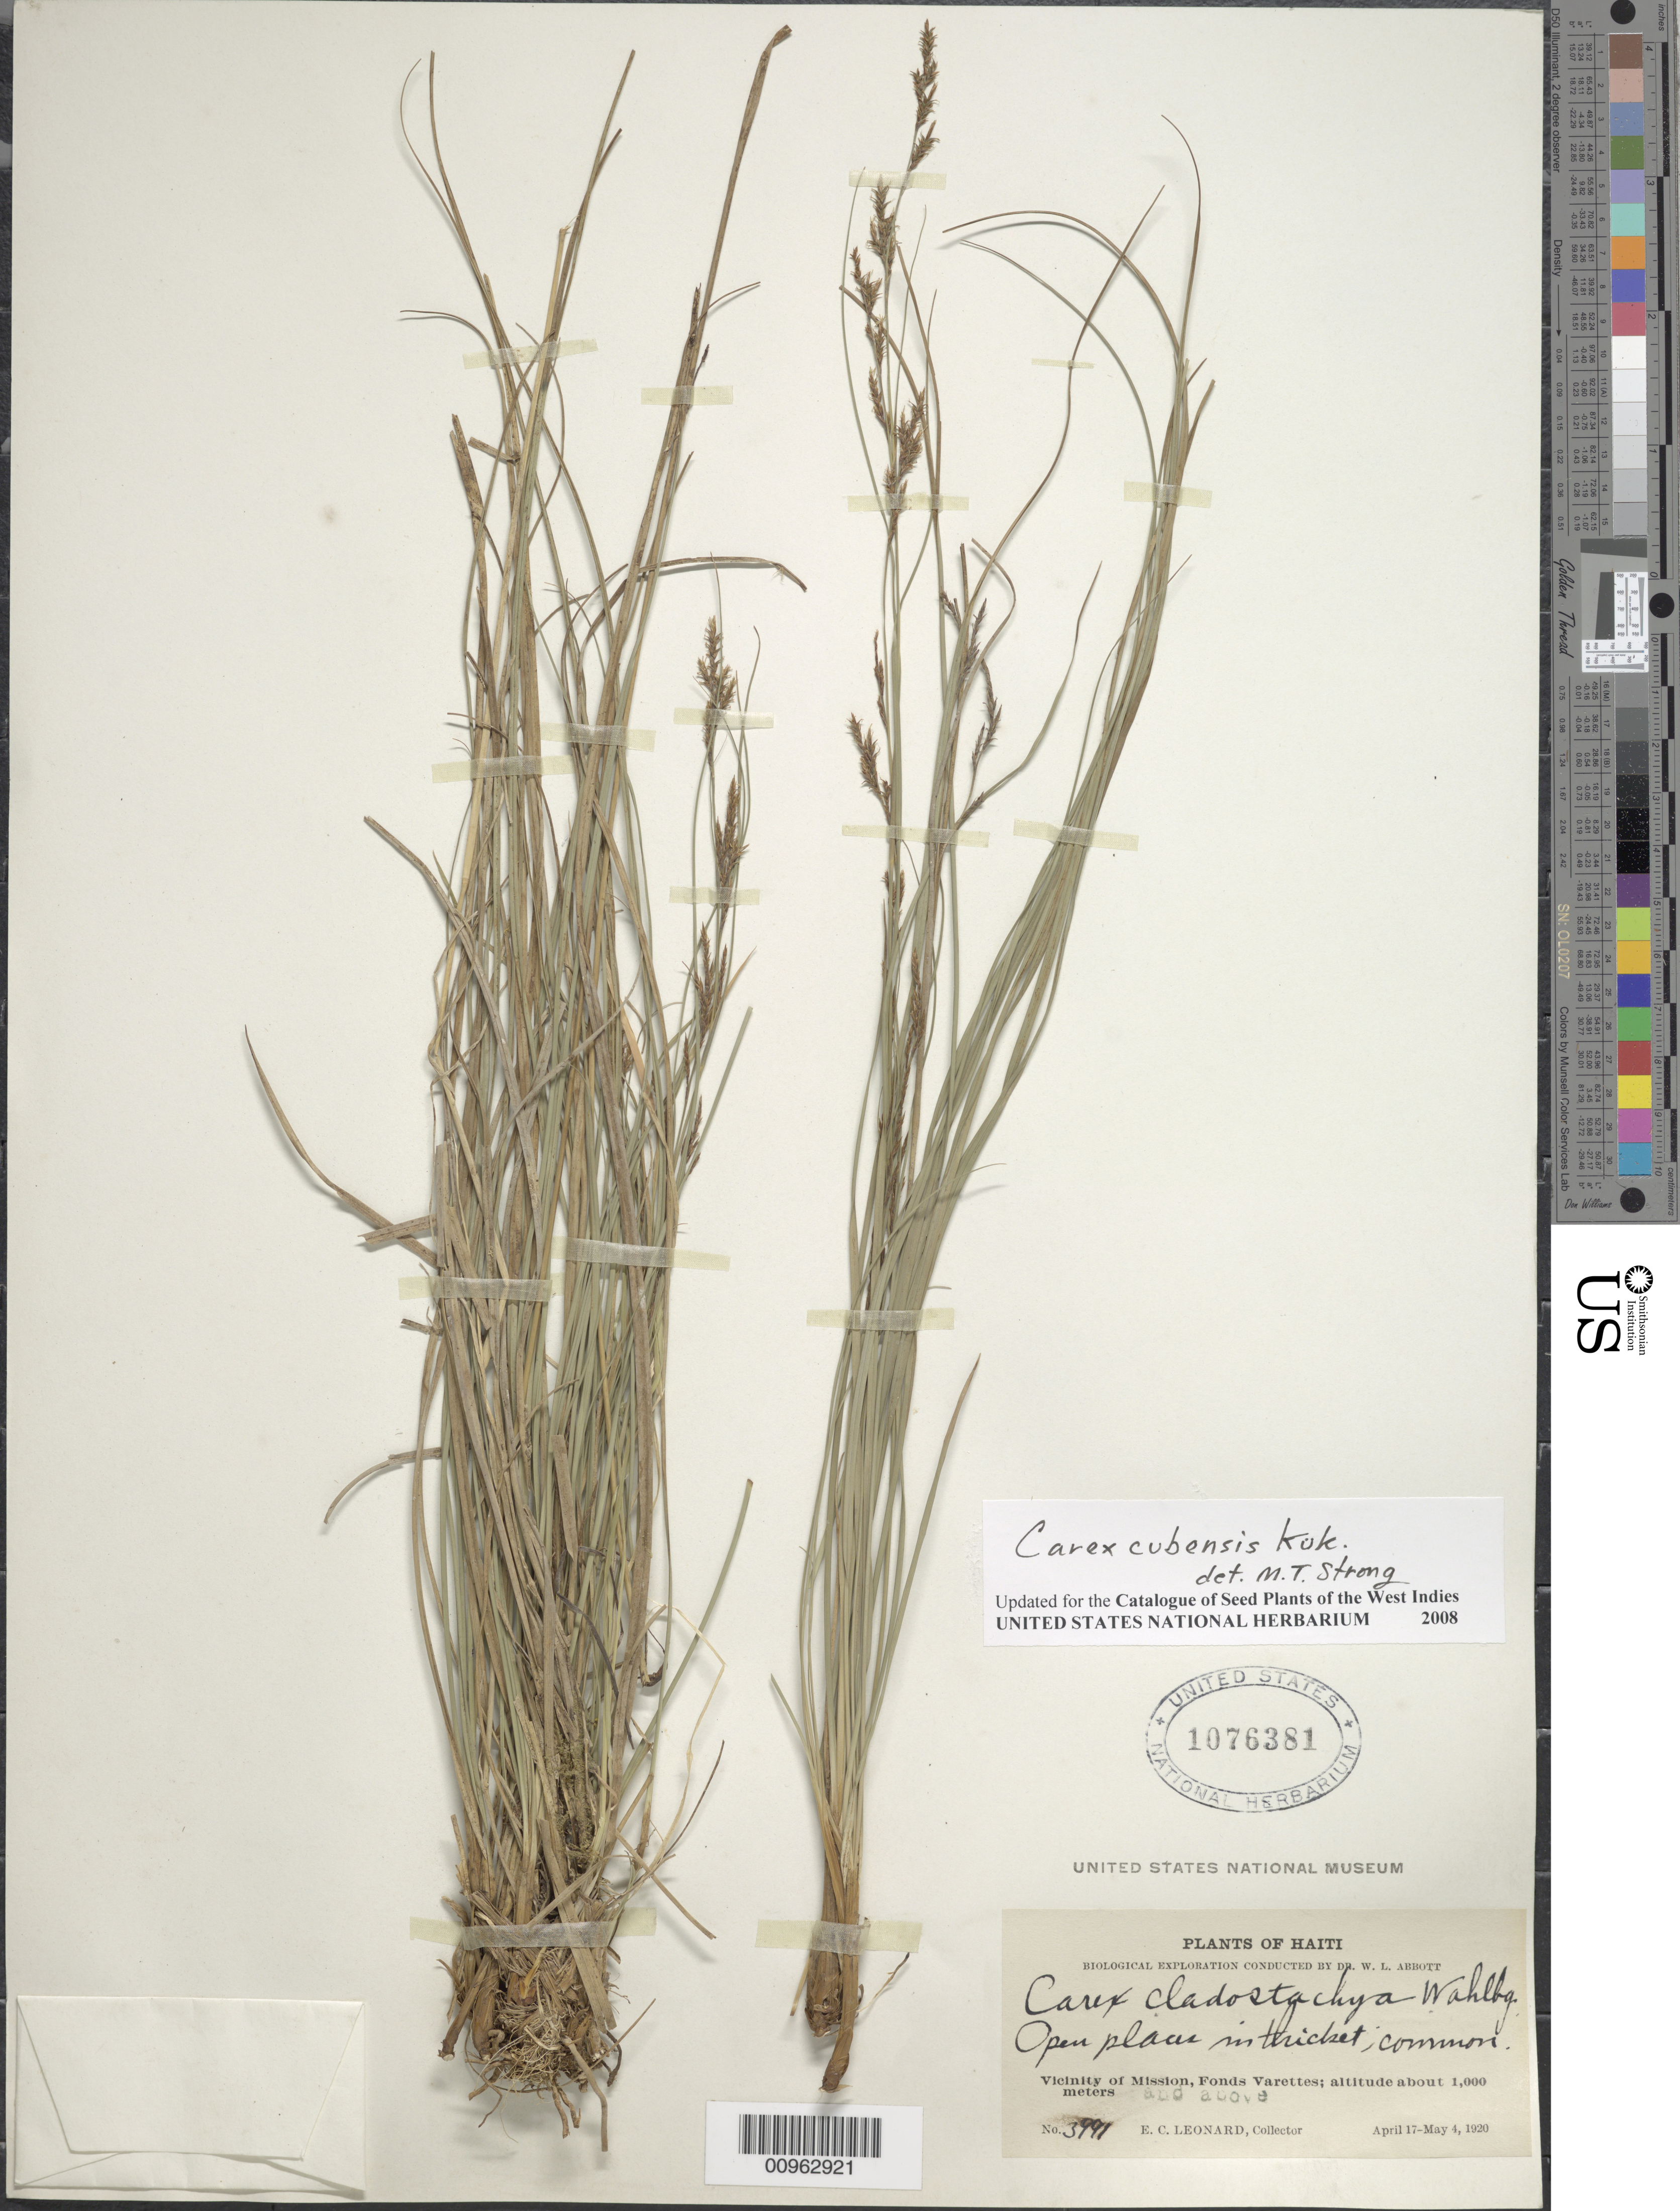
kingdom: Plantae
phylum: Tracheophyta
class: Liliopsida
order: Poales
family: Cyperaceae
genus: Carex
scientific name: Carex cubensis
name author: Kük.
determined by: Strong, M. T., (US), Smithsonian Institution - National Museum of Natural History (UNITED STATES)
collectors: E. C. Leonard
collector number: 3991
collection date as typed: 17 Apr 1920 to 04 May 1920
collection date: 1920-04-17/1920-05-04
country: Haiti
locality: Vicinity of Mission, Fonds Varettes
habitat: Open place in thicket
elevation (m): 1000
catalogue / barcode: US 1076381